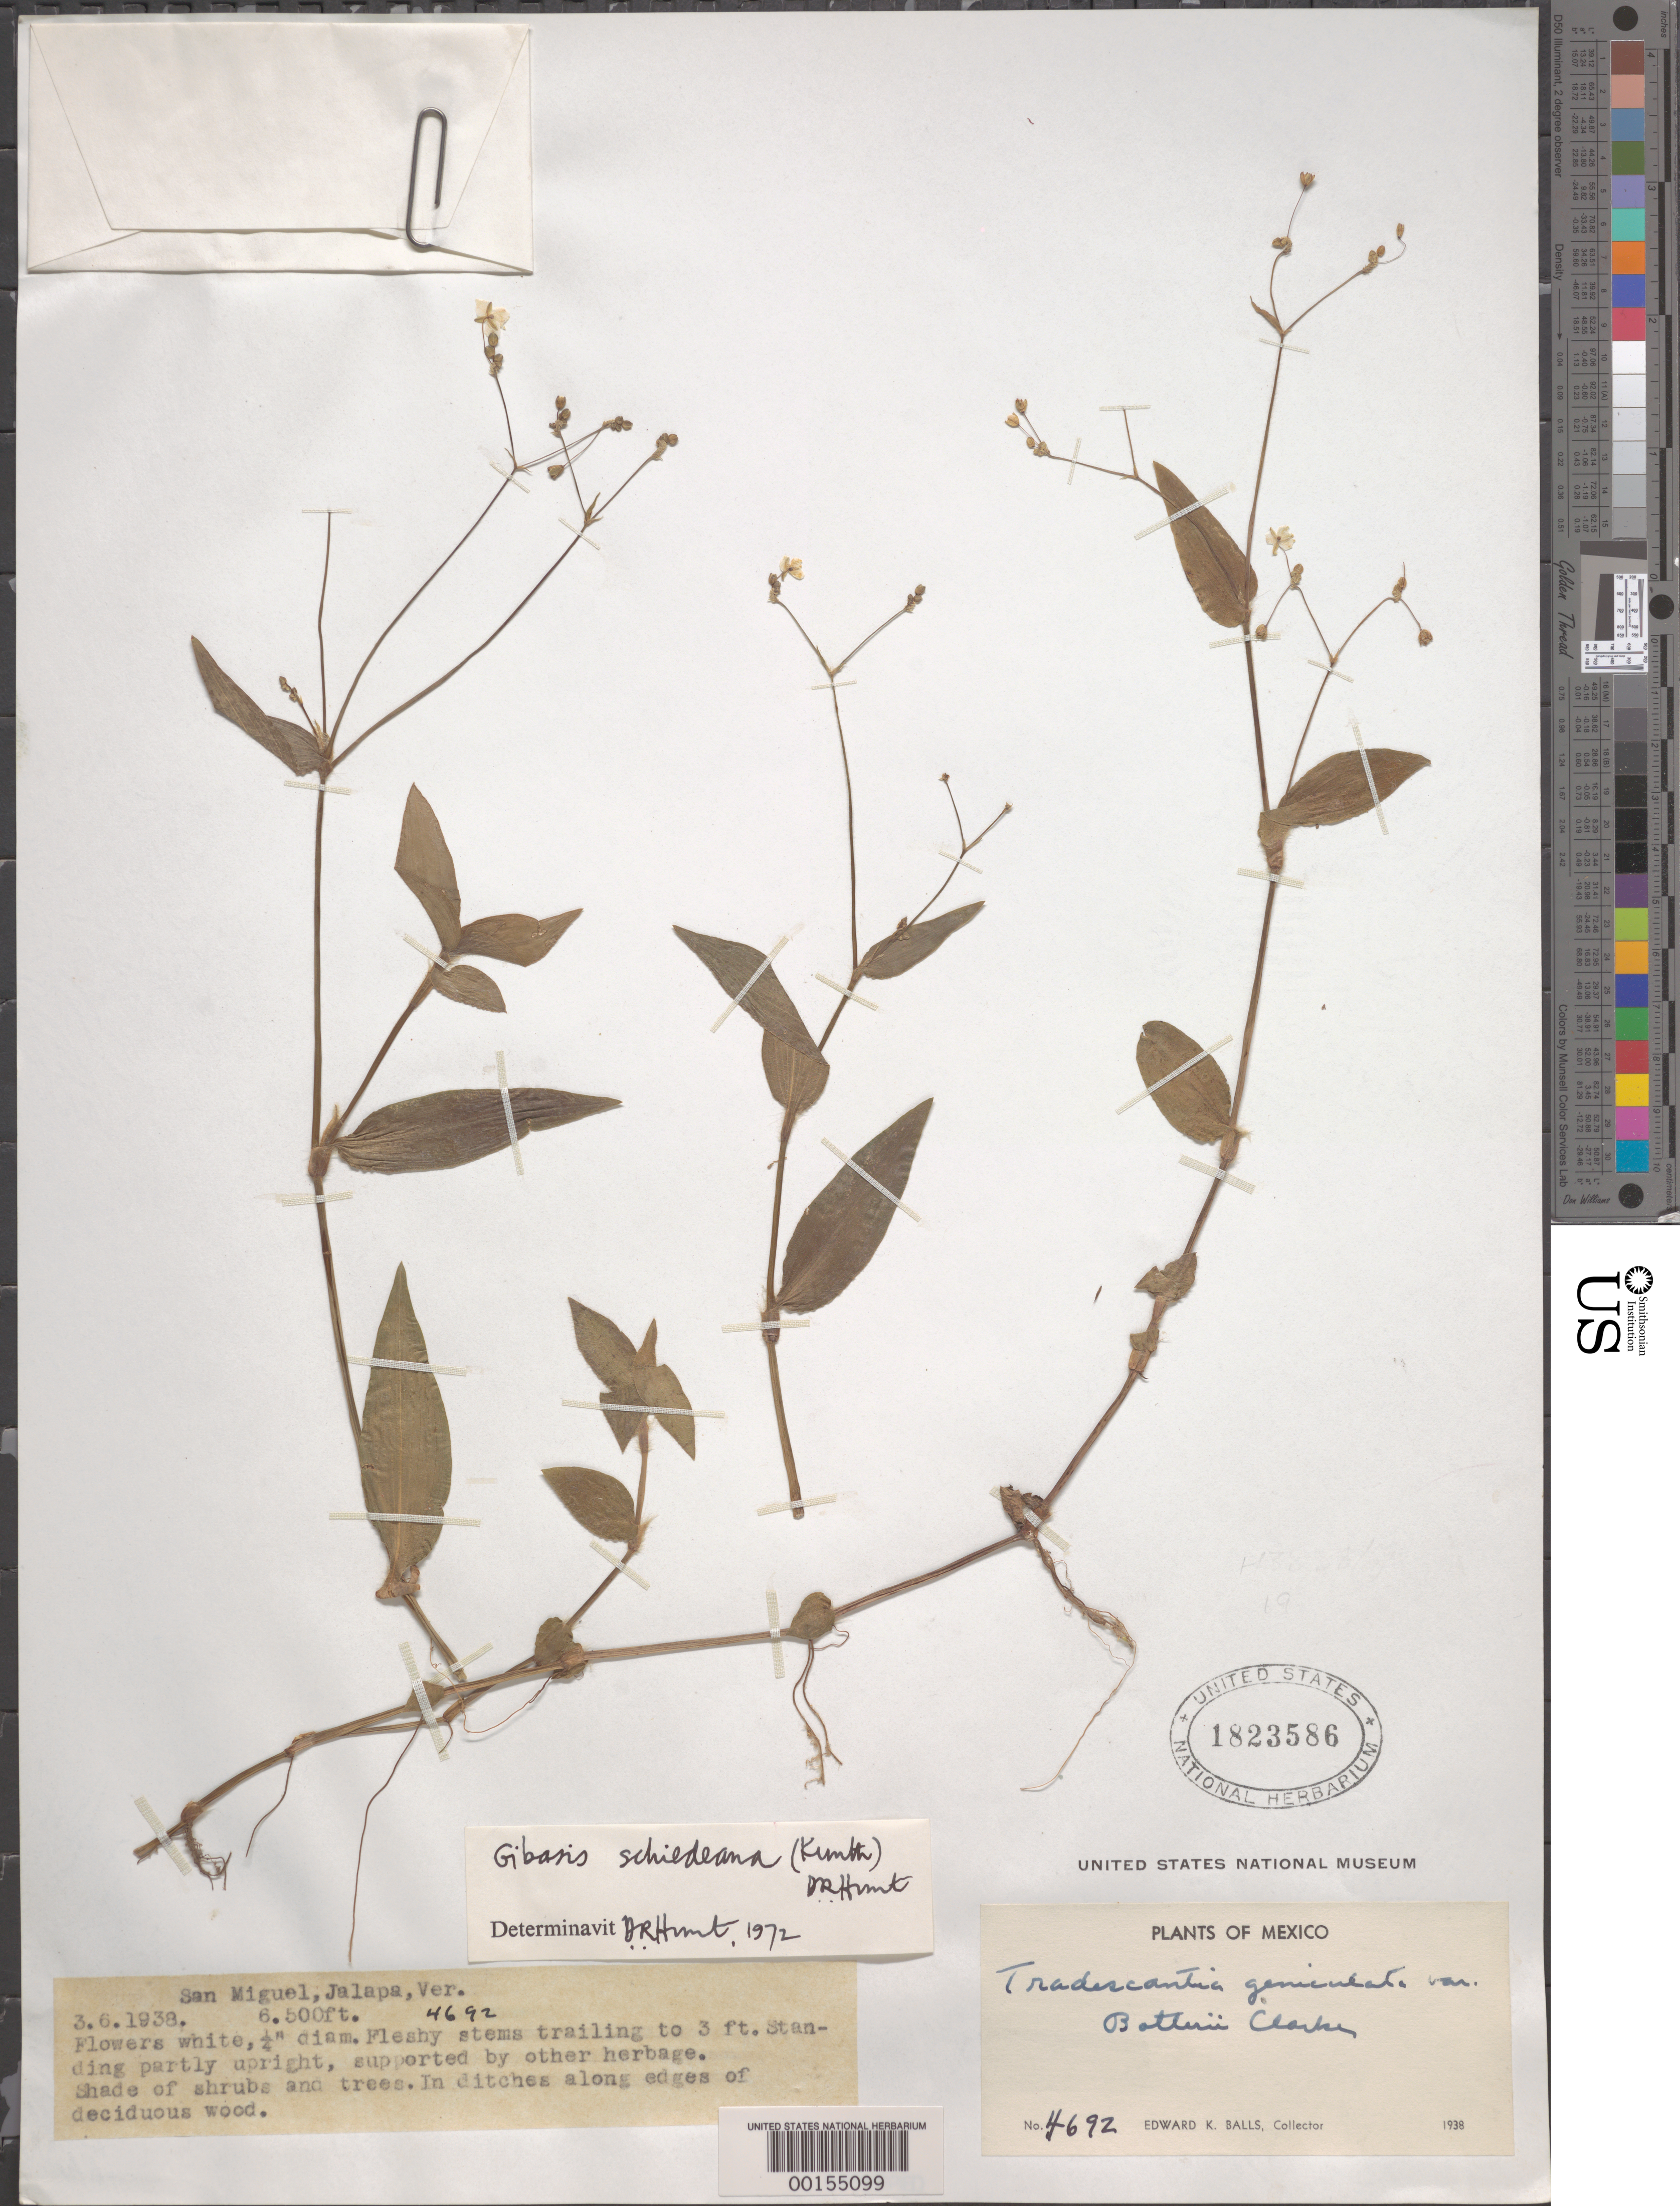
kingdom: Plantae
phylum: Tracheophyta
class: Liliopsida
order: Commelinales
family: Commelinaceae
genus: Gibasis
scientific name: Gibasis pellucida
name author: (M. Martens & Galeotti) D.R. Hunt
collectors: E. K. Balls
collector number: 4692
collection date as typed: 1938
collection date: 1938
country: Mexico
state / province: Veracruz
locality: San miguel, jalapa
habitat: Shaded ditch, deciduous woods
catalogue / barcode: US 1823586